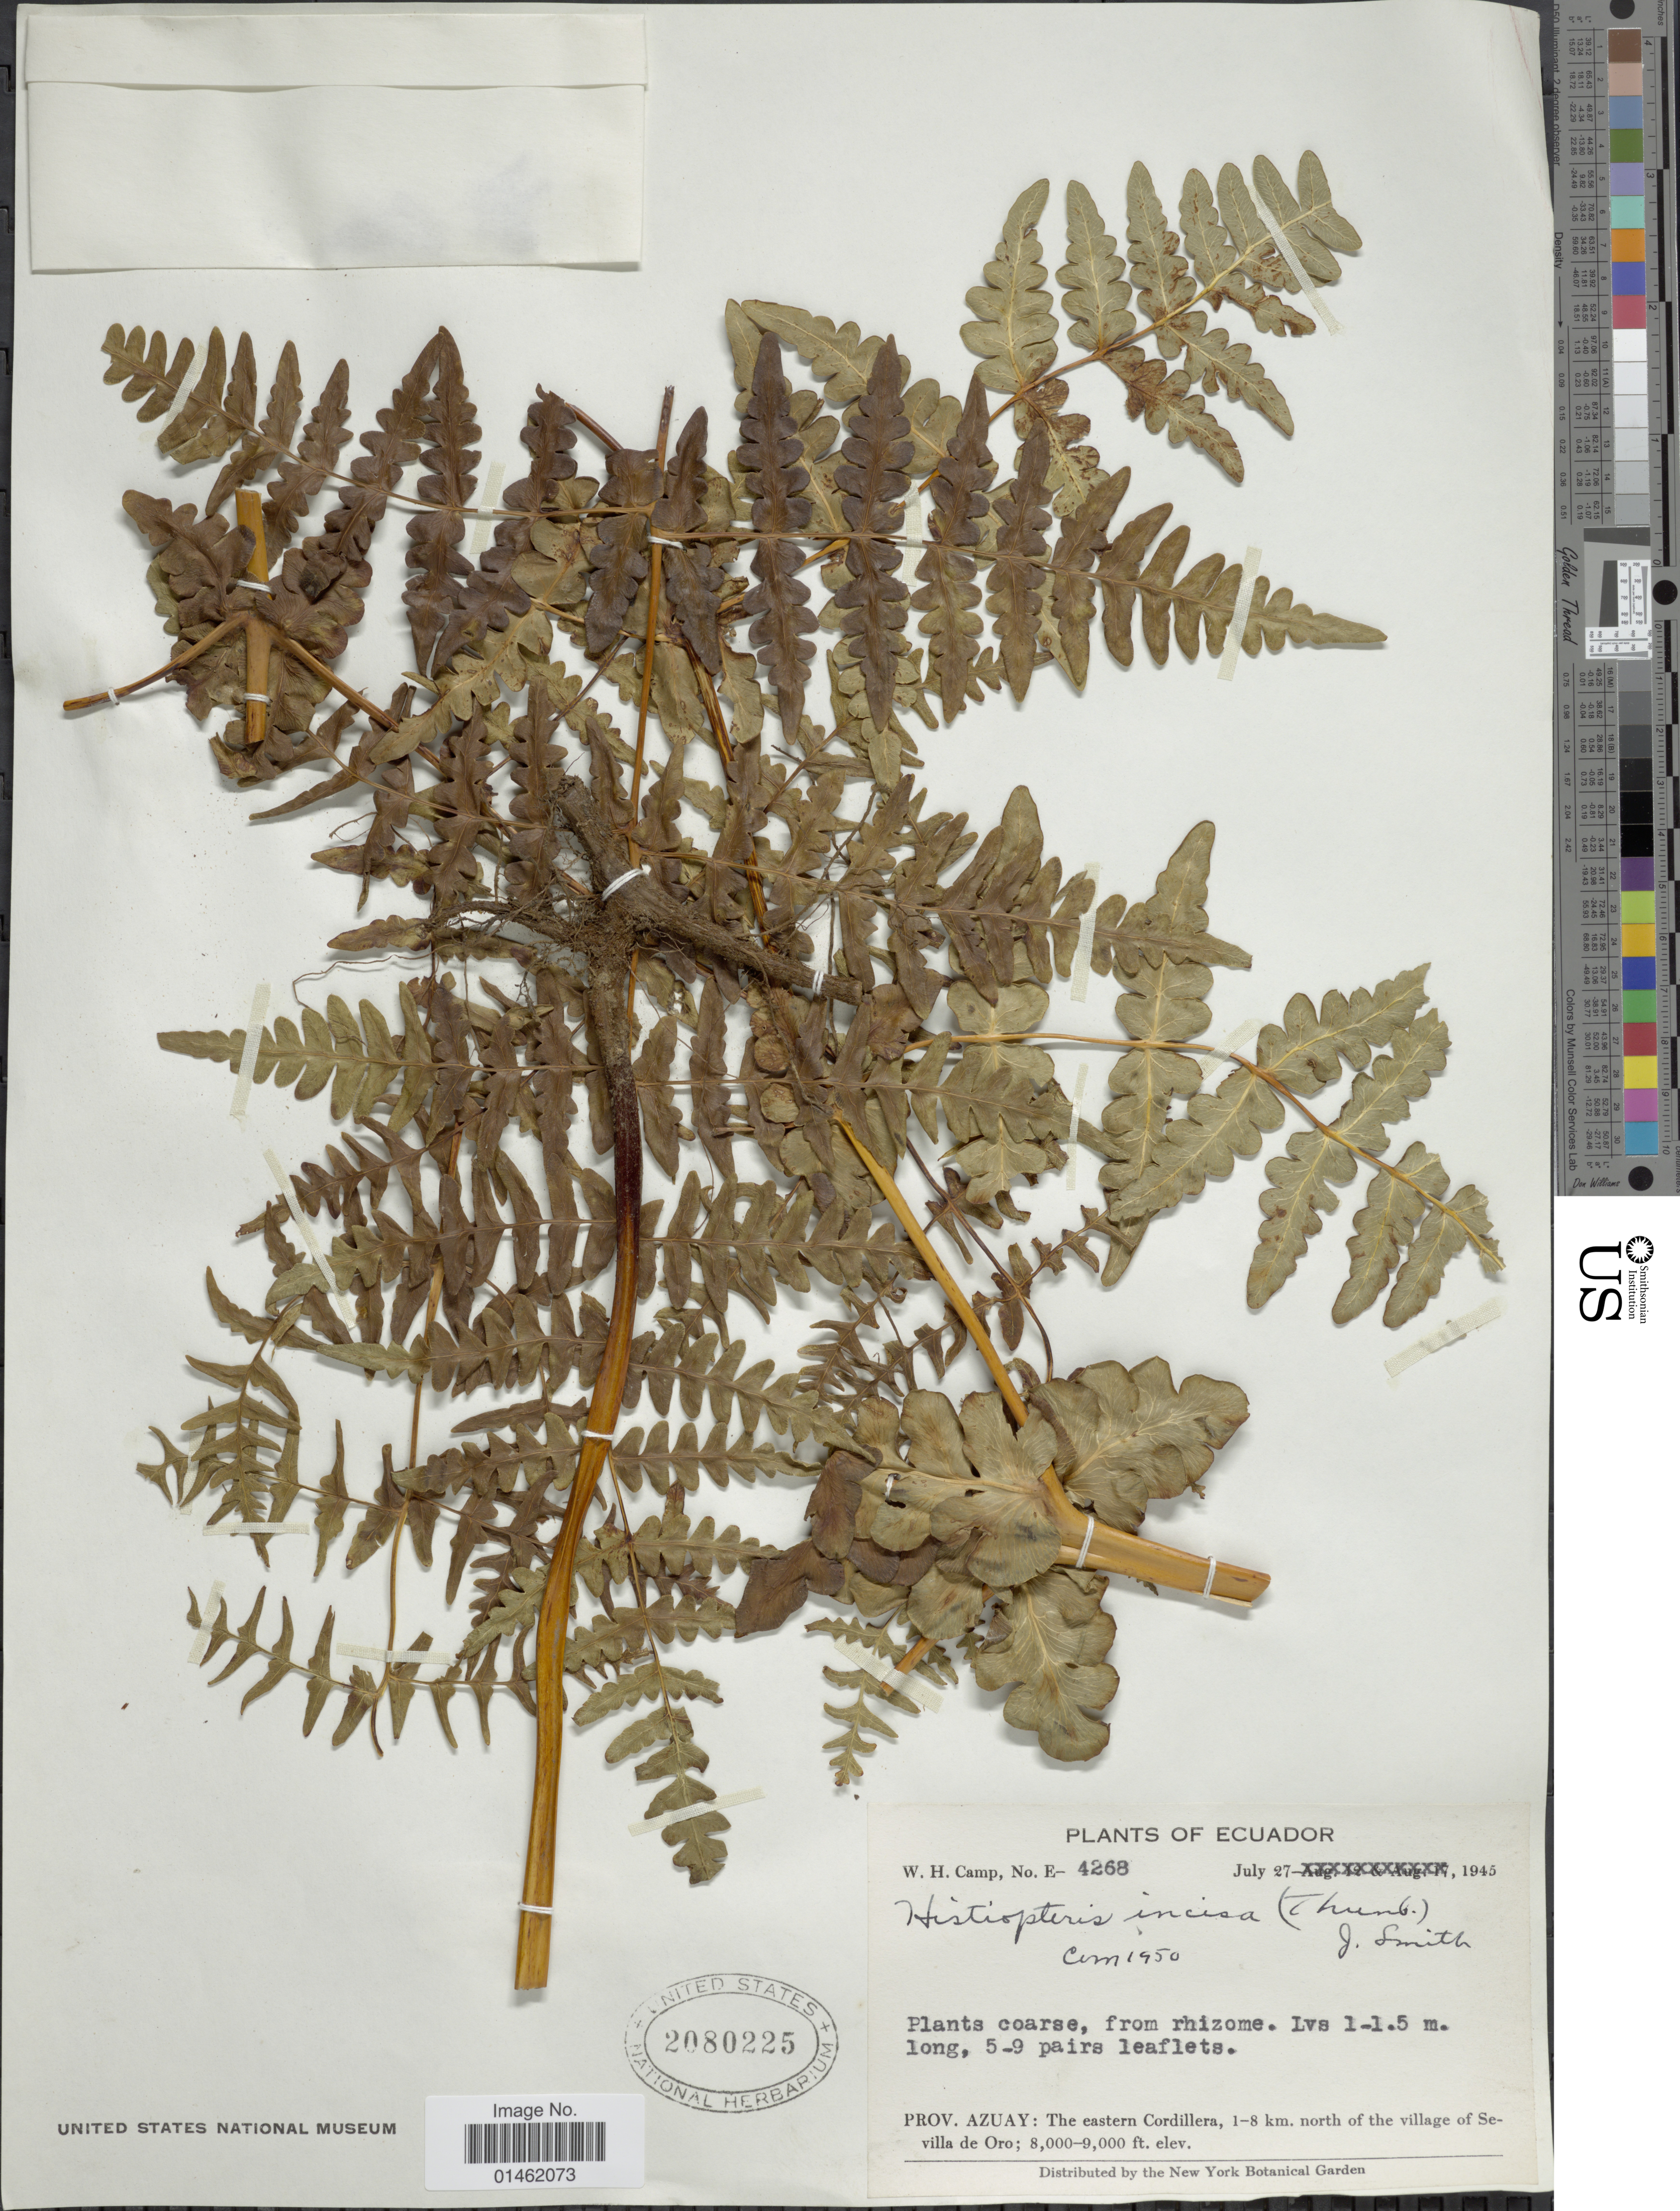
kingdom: Plantae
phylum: Tracheophyta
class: Polypodiopsida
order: Polypodiales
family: Dennstaedtiaceae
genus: Histiopteris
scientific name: Histiopteris incisa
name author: (Thunb.) J. Sm.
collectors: W. H. Camp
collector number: E-4268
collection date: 1945-07-27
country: Ecuador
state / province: Azuay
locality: Prov. Azuay: The Eastern Cordillera, 1-8km north of the village of Sevilla de Oro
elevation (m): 2438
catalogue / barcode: US 2080225